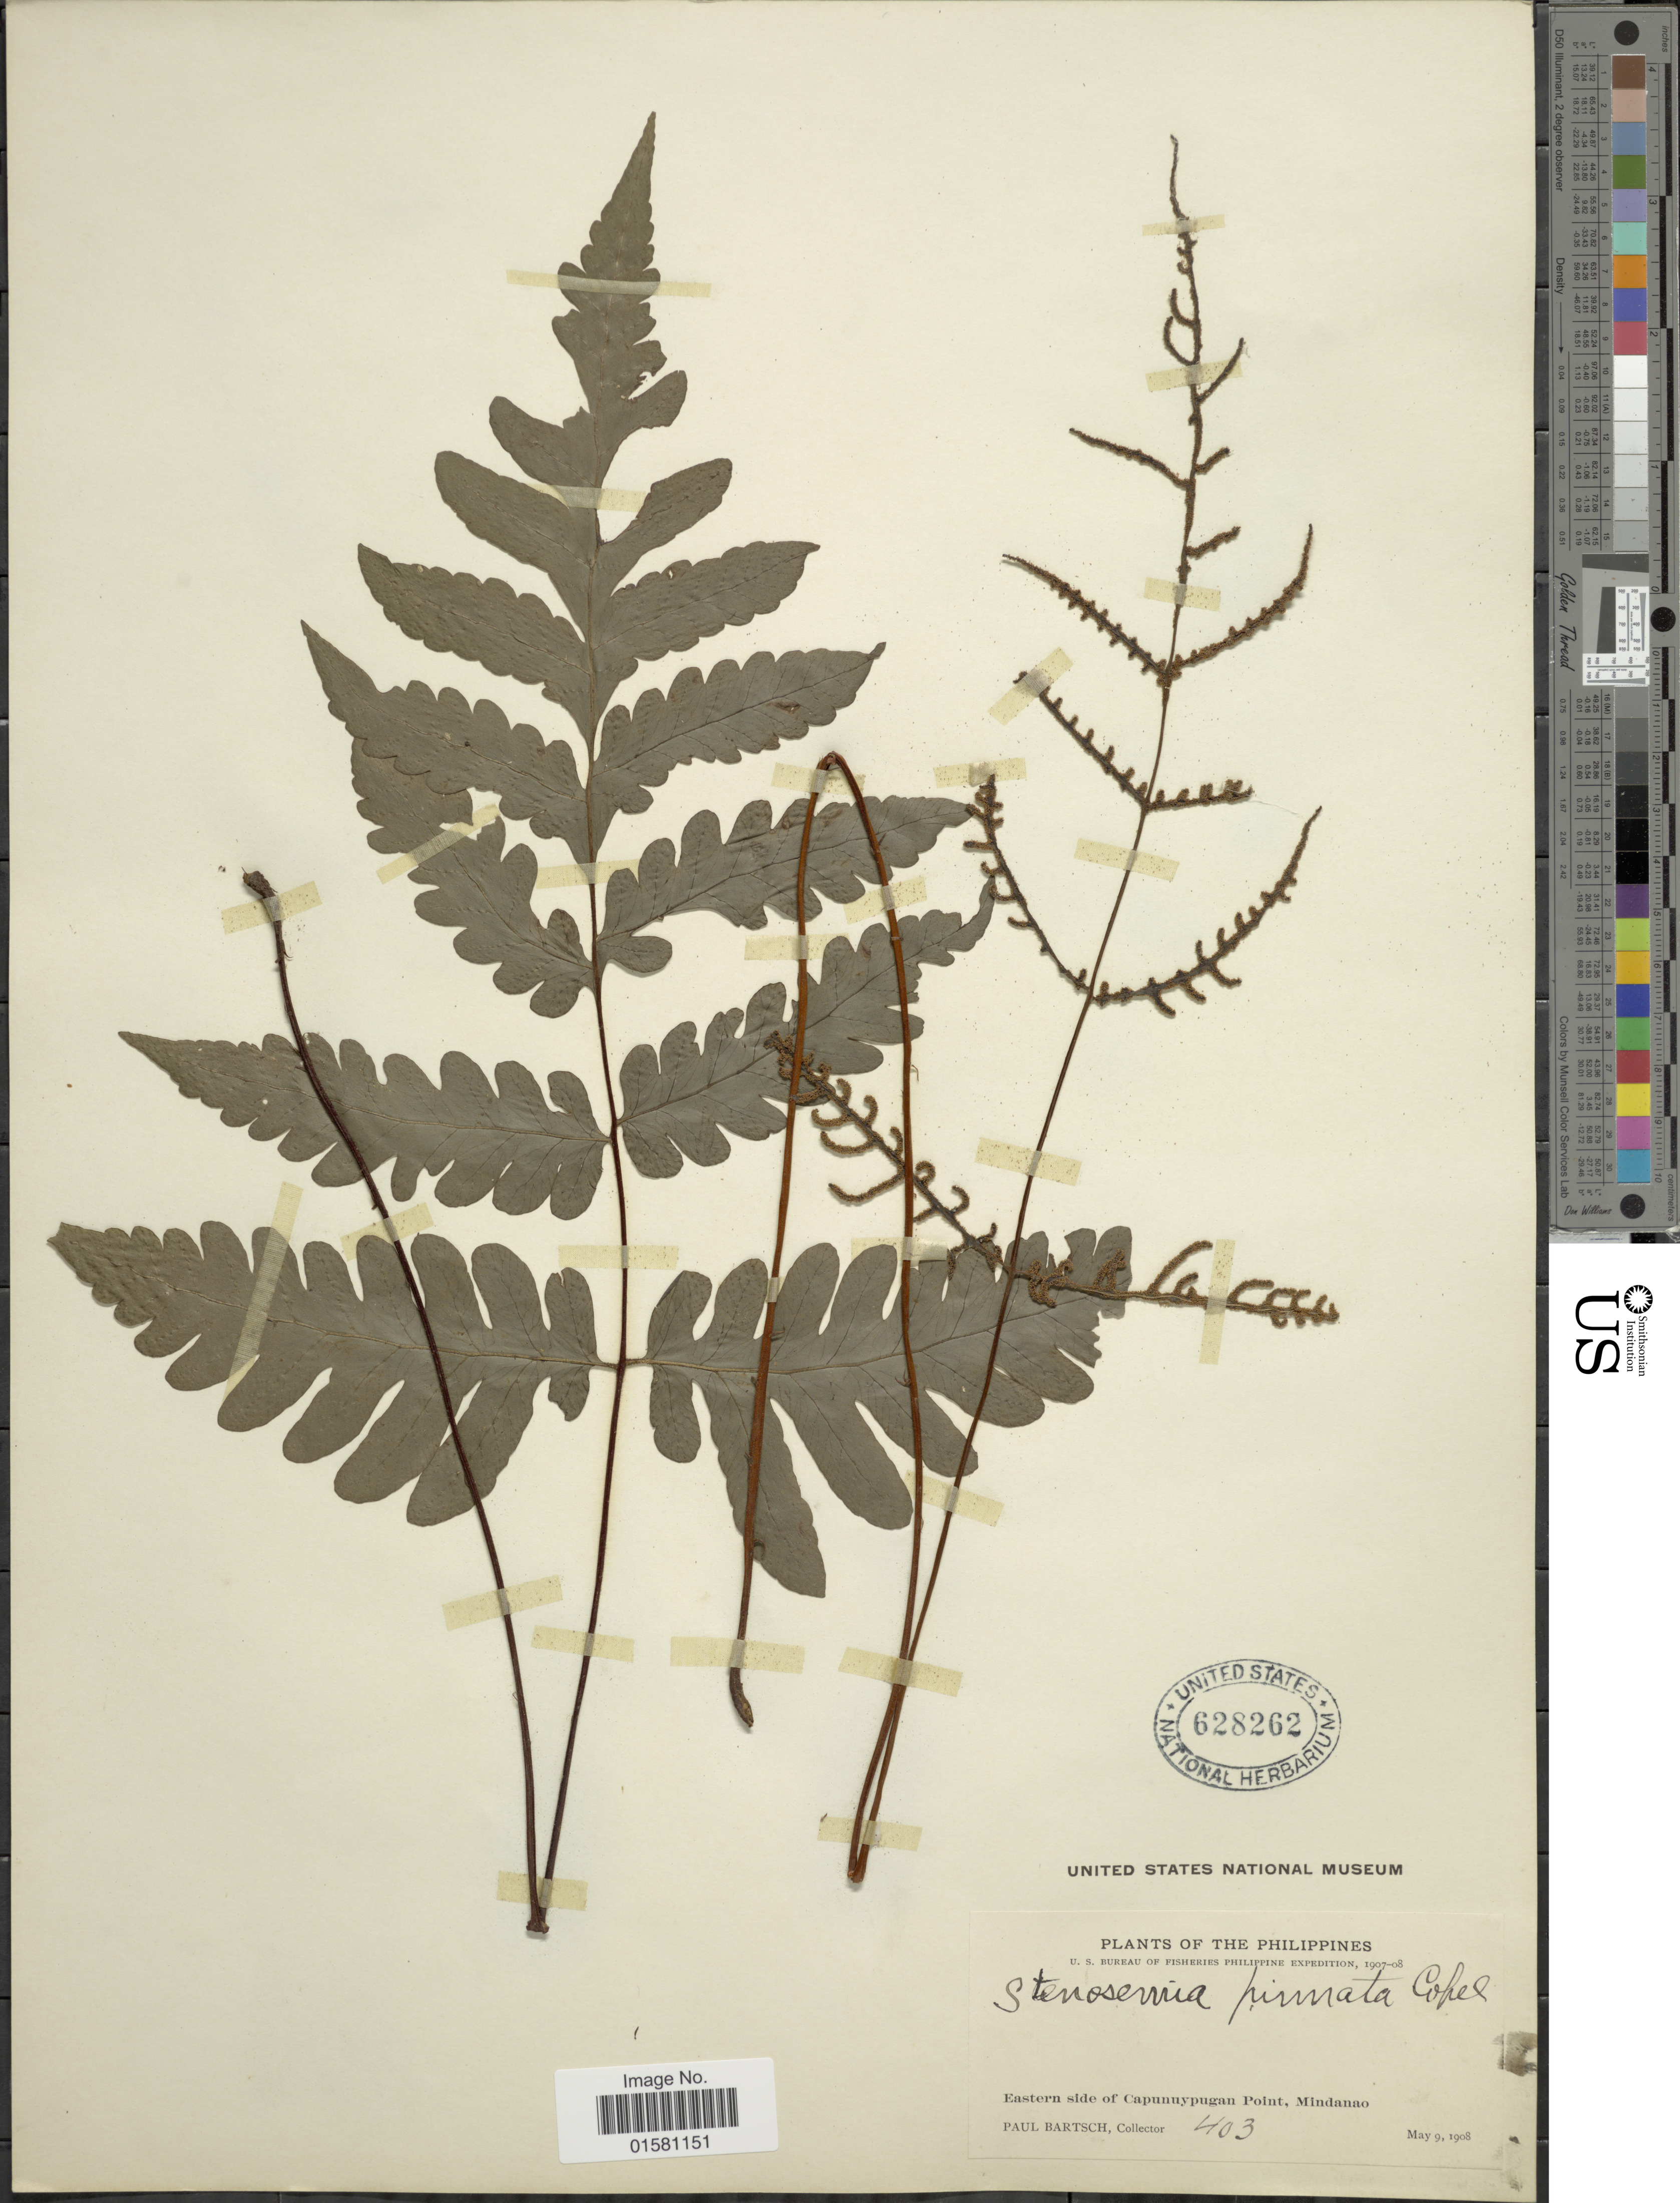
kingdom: Plantae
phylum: Tracheophyta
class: Polypodiopsida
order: Polypodiales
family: Tectariaceae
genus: Tectaria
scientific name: Tectaria pinnata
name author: (C. Chr.) R.M. Tryon & A.F. Tryon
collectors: P. Bartsch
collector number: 403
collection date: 1908-05-09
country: Philippines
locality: Eastern side of Capunuypugan Point, Mindanao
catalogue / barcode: US 628262